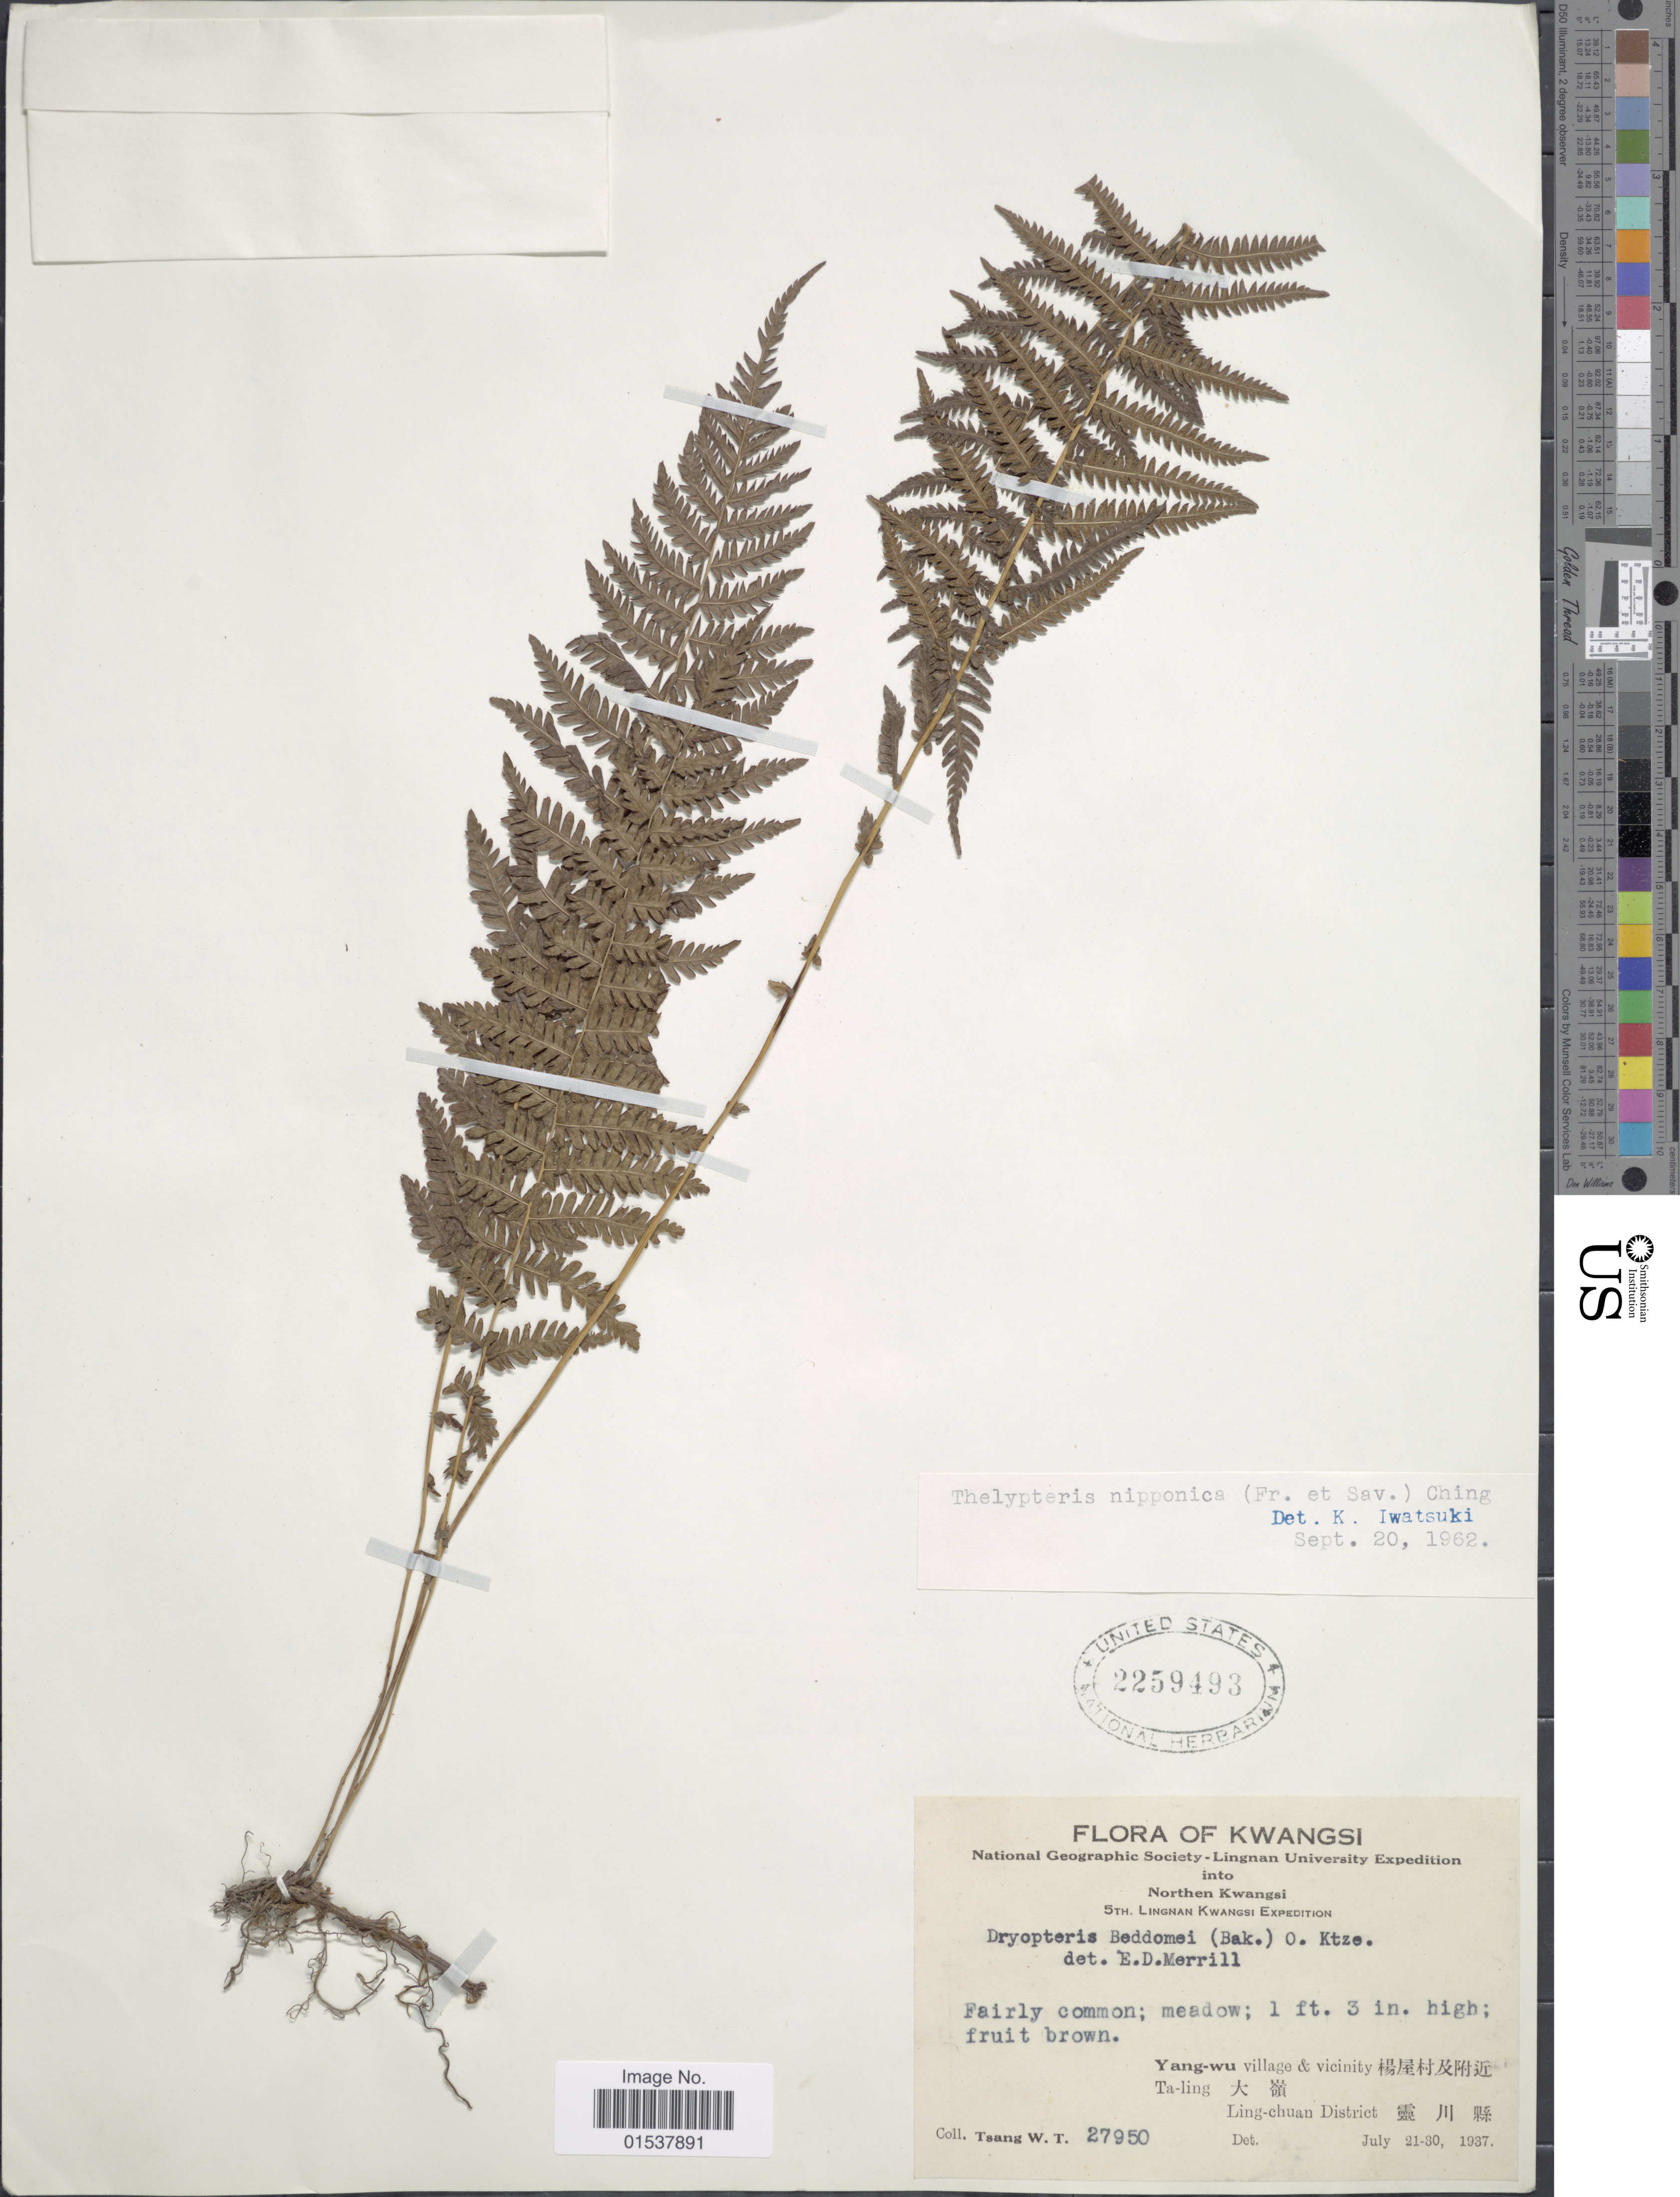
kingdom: Plantae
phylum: Tracheophyta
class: Polypodiopsida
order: Polypodiales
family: Thelypteridaceae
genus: Parathelypteris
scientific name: Parathelypteris nipponica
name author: (Franch. & Sav.) Ching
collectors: W. T. Tsang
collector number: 27950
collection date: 1937-07-21/1937-07-30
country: China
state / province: Guangxi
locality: Northern Kwangsi, Yang-wu village & vicinity, Ta-ling, Ling-chuan District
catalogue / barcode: US 2259493